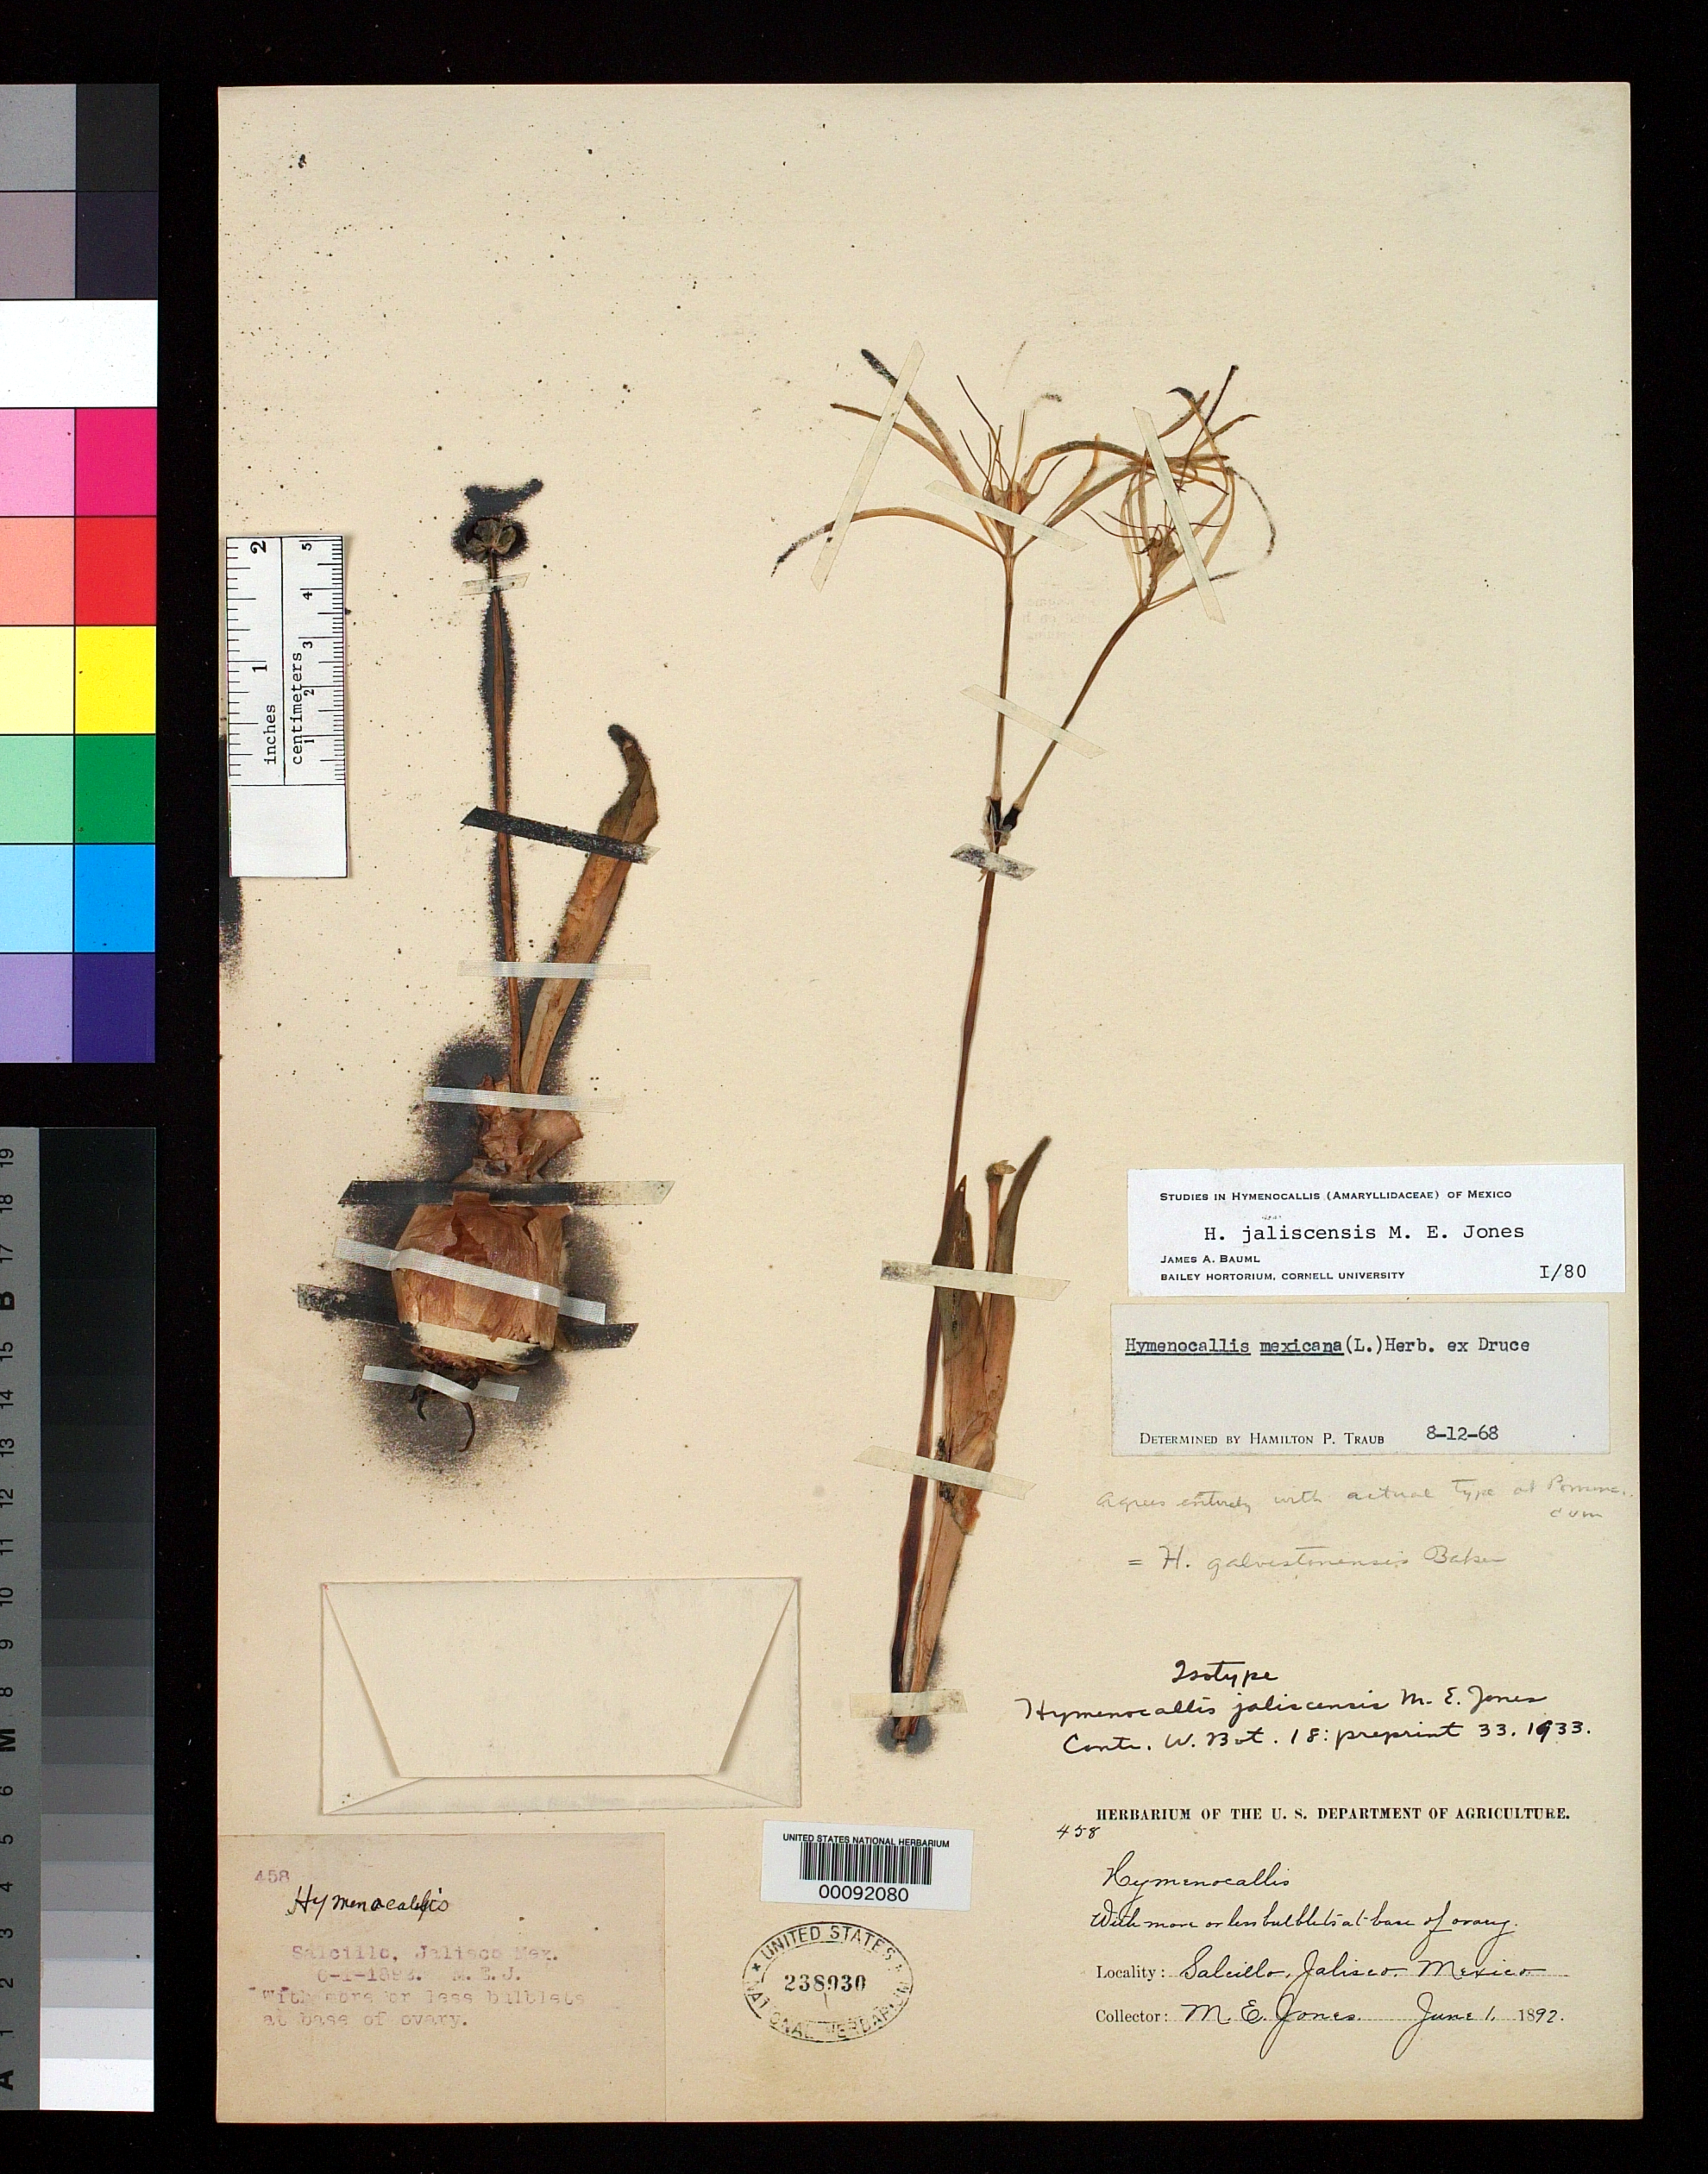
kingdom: Plantae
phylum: Tracheophyta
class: Liliopsida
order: Asparagales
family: Amaryllidaceae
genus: Hymenocallis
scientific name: Hymenocallis jaliscensis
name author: M.E. Jones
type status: Isotype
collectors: M. E. Jones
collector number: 458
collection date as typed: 01 Jun 1892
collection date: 1892-06-01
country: Mexico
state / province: Jalisco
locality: Salcillo.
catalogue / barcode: US 238930